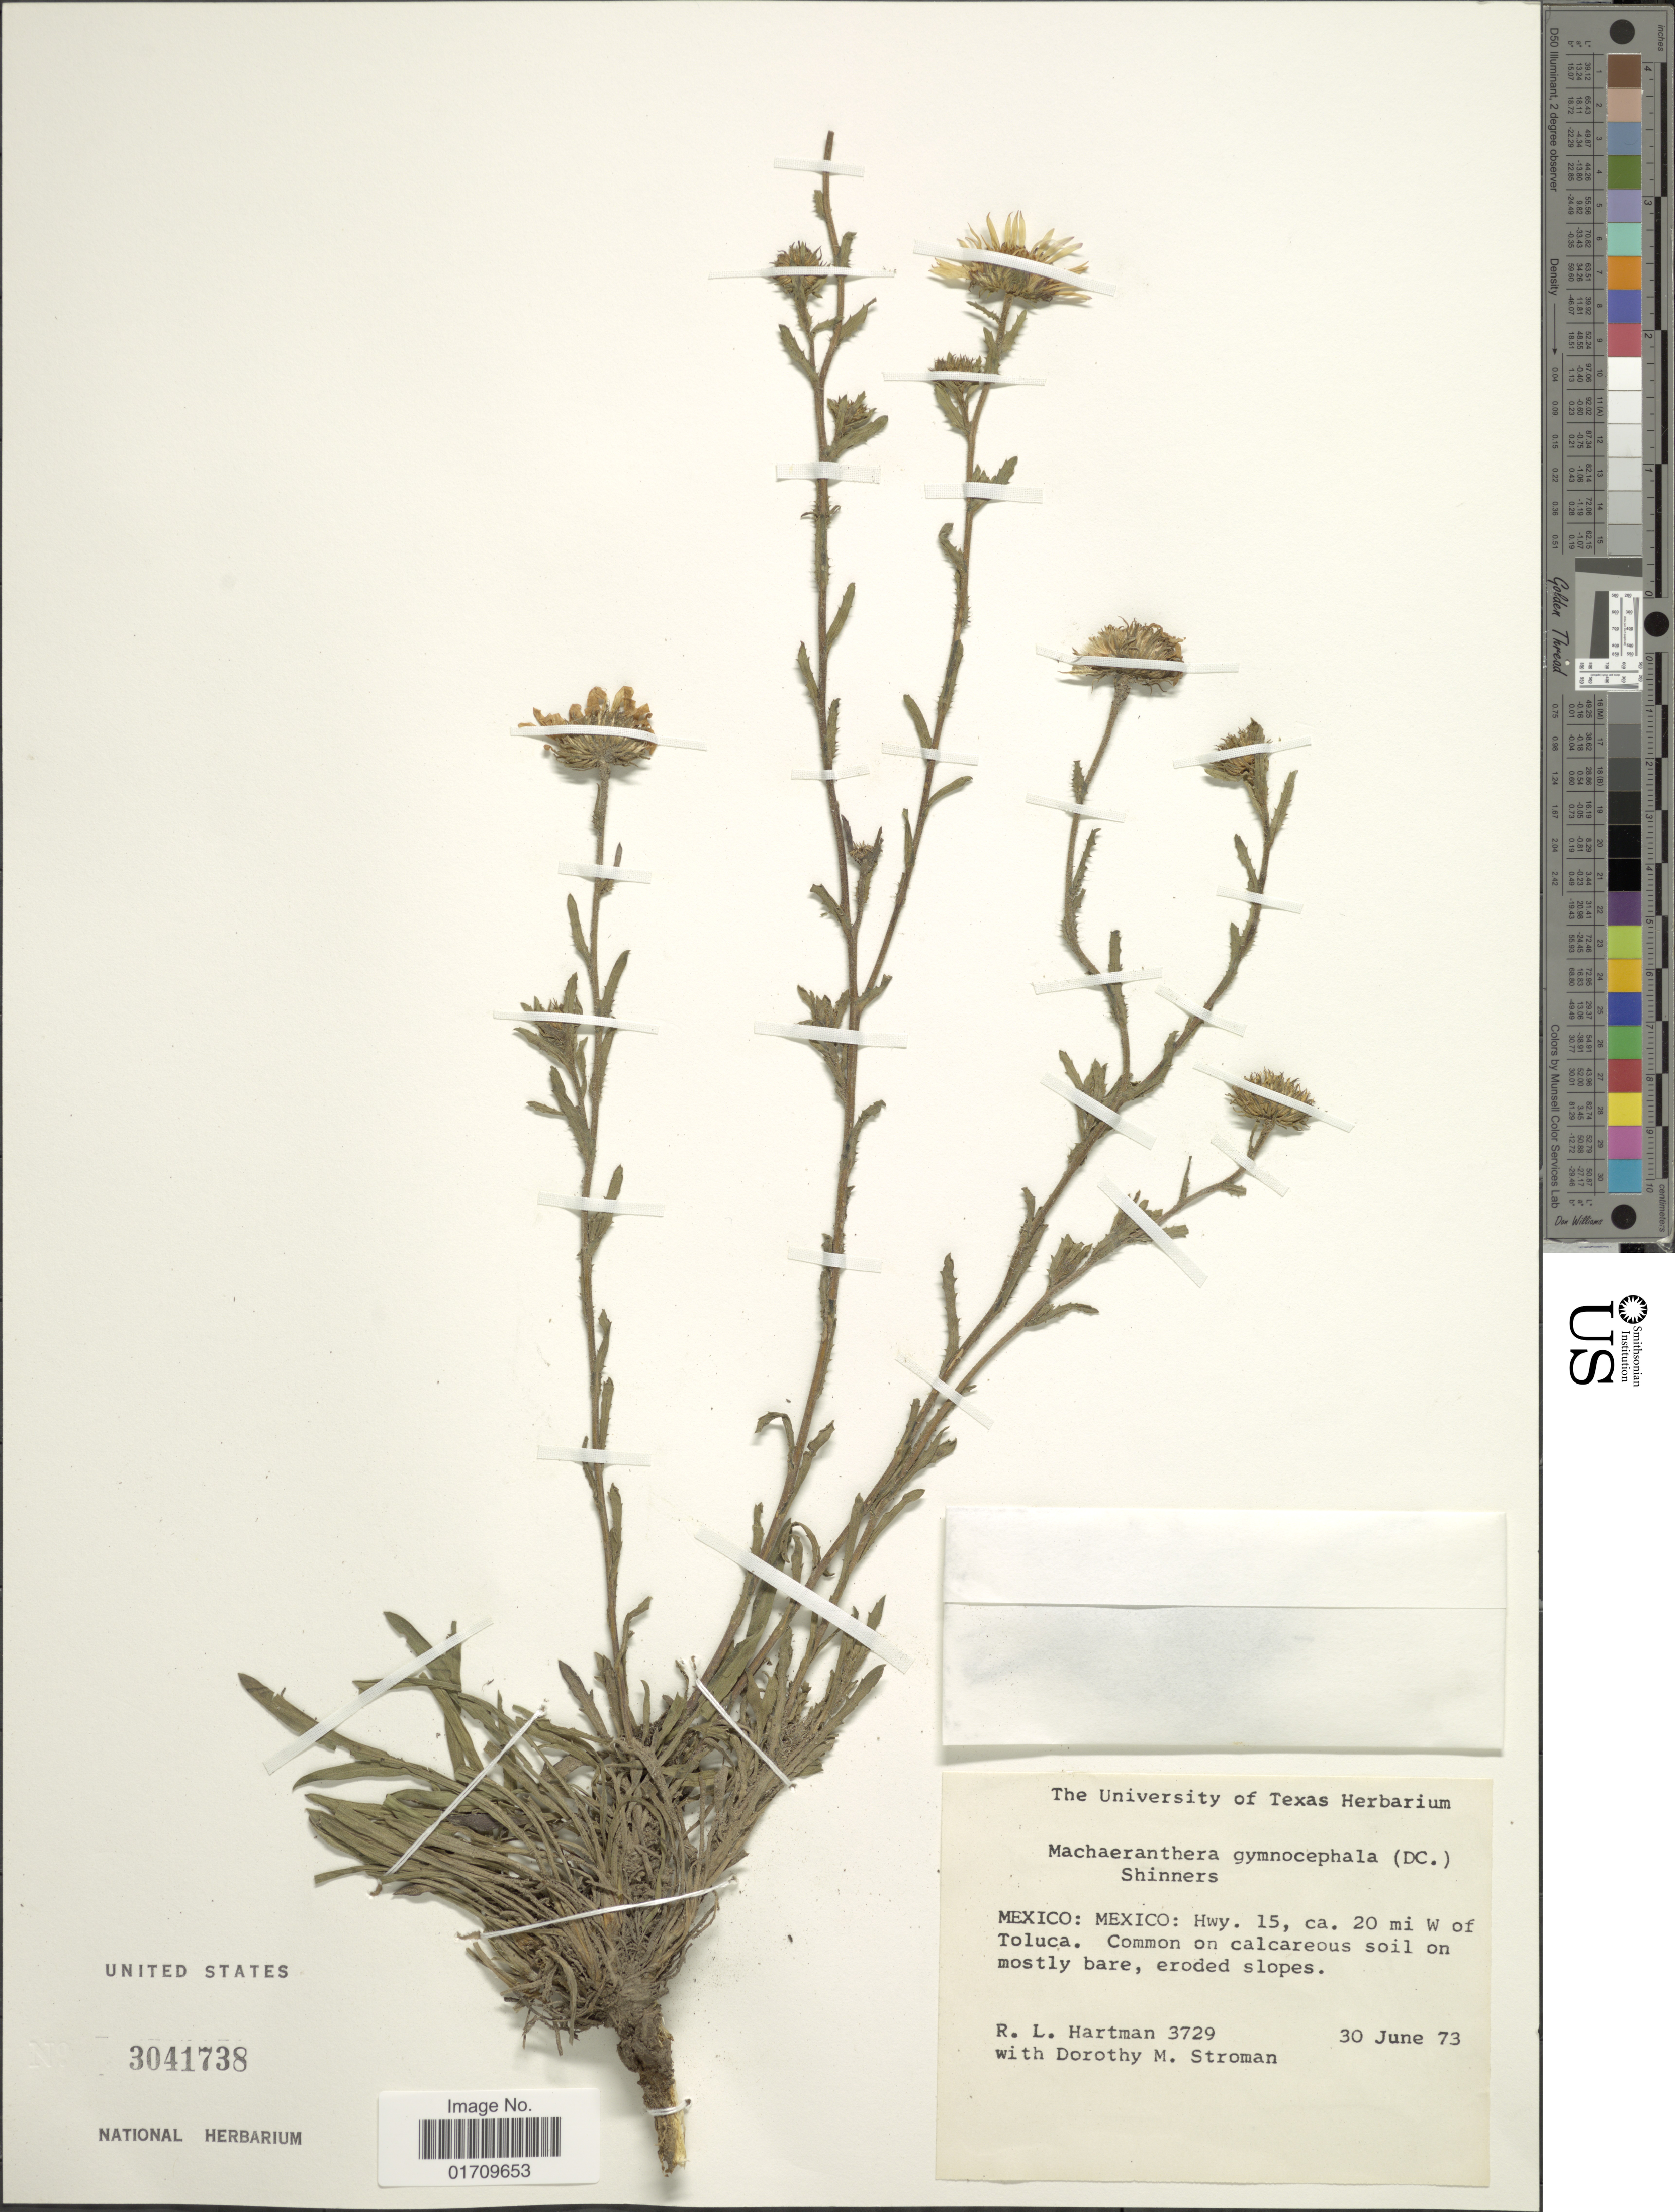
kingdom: Plantae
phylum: Tracheophyta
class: Magnoliopsida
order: Asterales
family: Asteraceae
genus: Machaeranthera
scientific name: Machaeranthera gymnocephala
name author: (DC.) Shinners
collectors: R. Hartman & D. Stroman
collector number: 3729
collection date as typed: Transcribed d/m/y: 30/6/73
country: Mexico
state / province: México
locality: Hwy. 15, ca 20 mi W of Toluca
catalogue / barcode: US 3041738